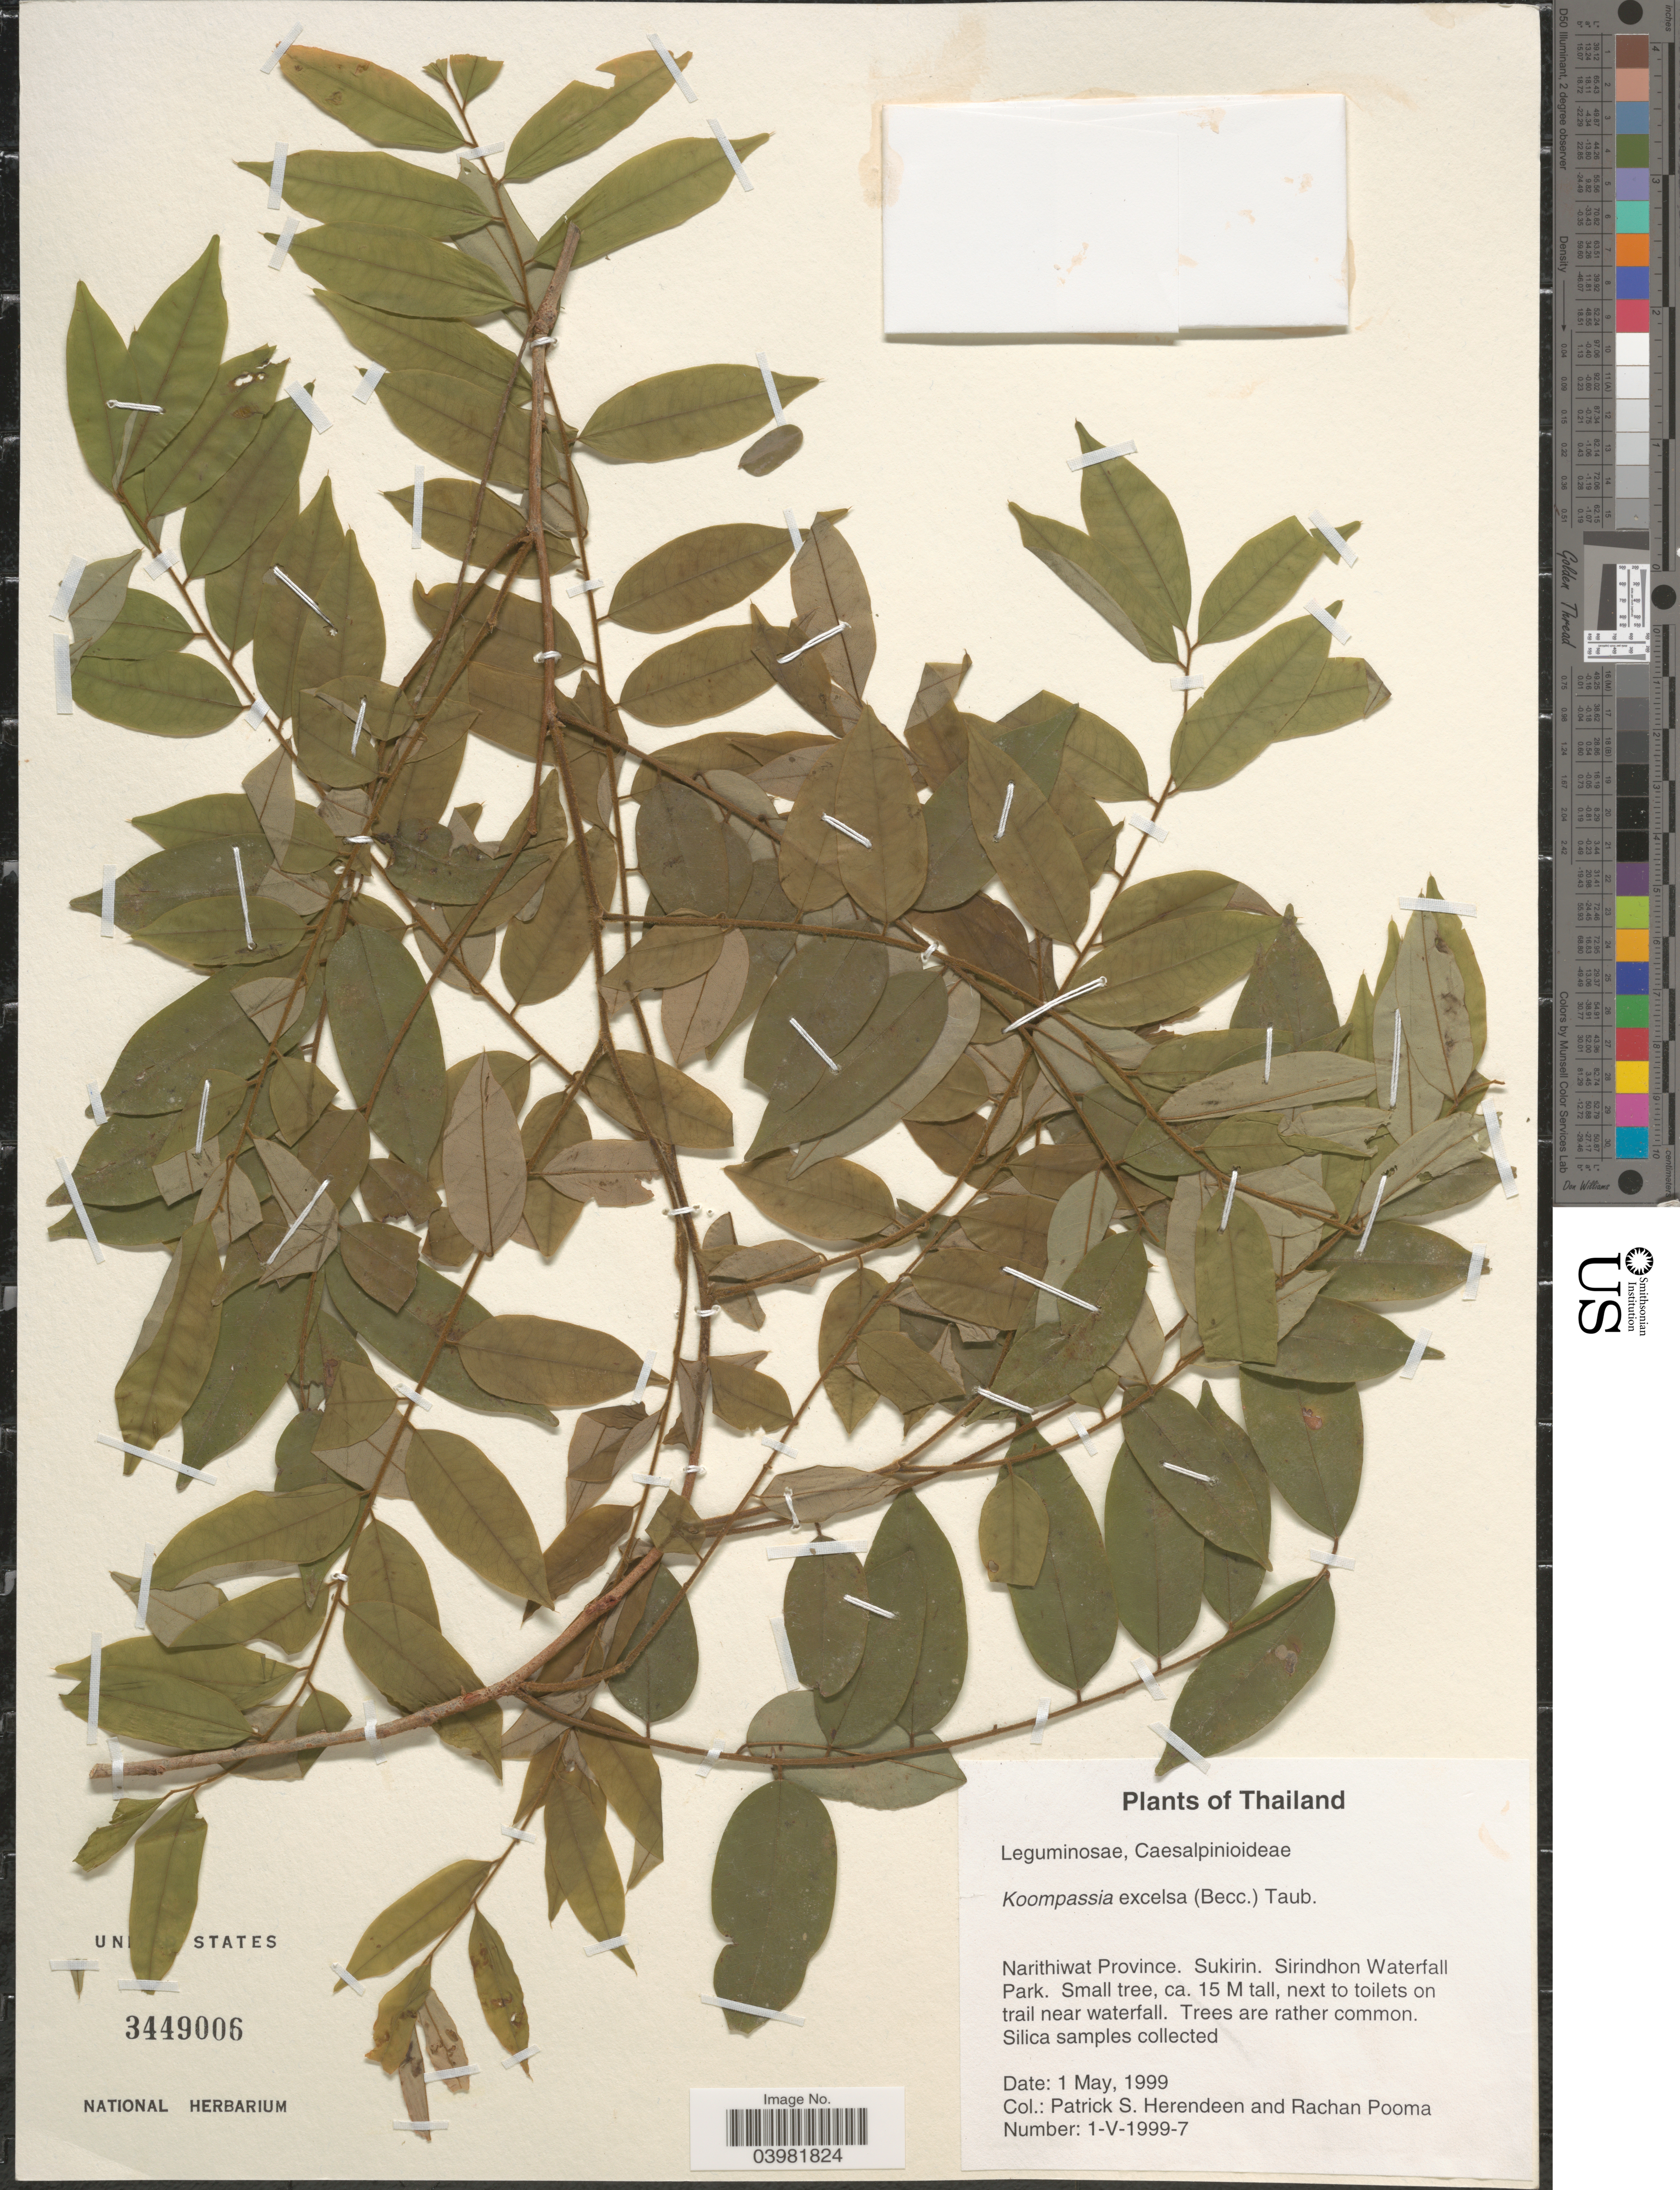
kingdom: Plantae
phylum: Tracheophyta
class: Magnoliopsida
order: Fabales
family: Fabaceae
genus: Koompassia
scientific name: Koompassia excelsa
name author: (Becc.) Taub.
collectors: P. S. Herendeen & R. Pooma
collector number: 1-V-1999-7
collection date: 1999-05-01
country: Thailand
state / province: Narathiwat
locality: Narithiwat Province. Sukirin. Sirindhon Waterfall Park. Next to toilets on trail near waterfall.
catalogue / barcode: US 3449006